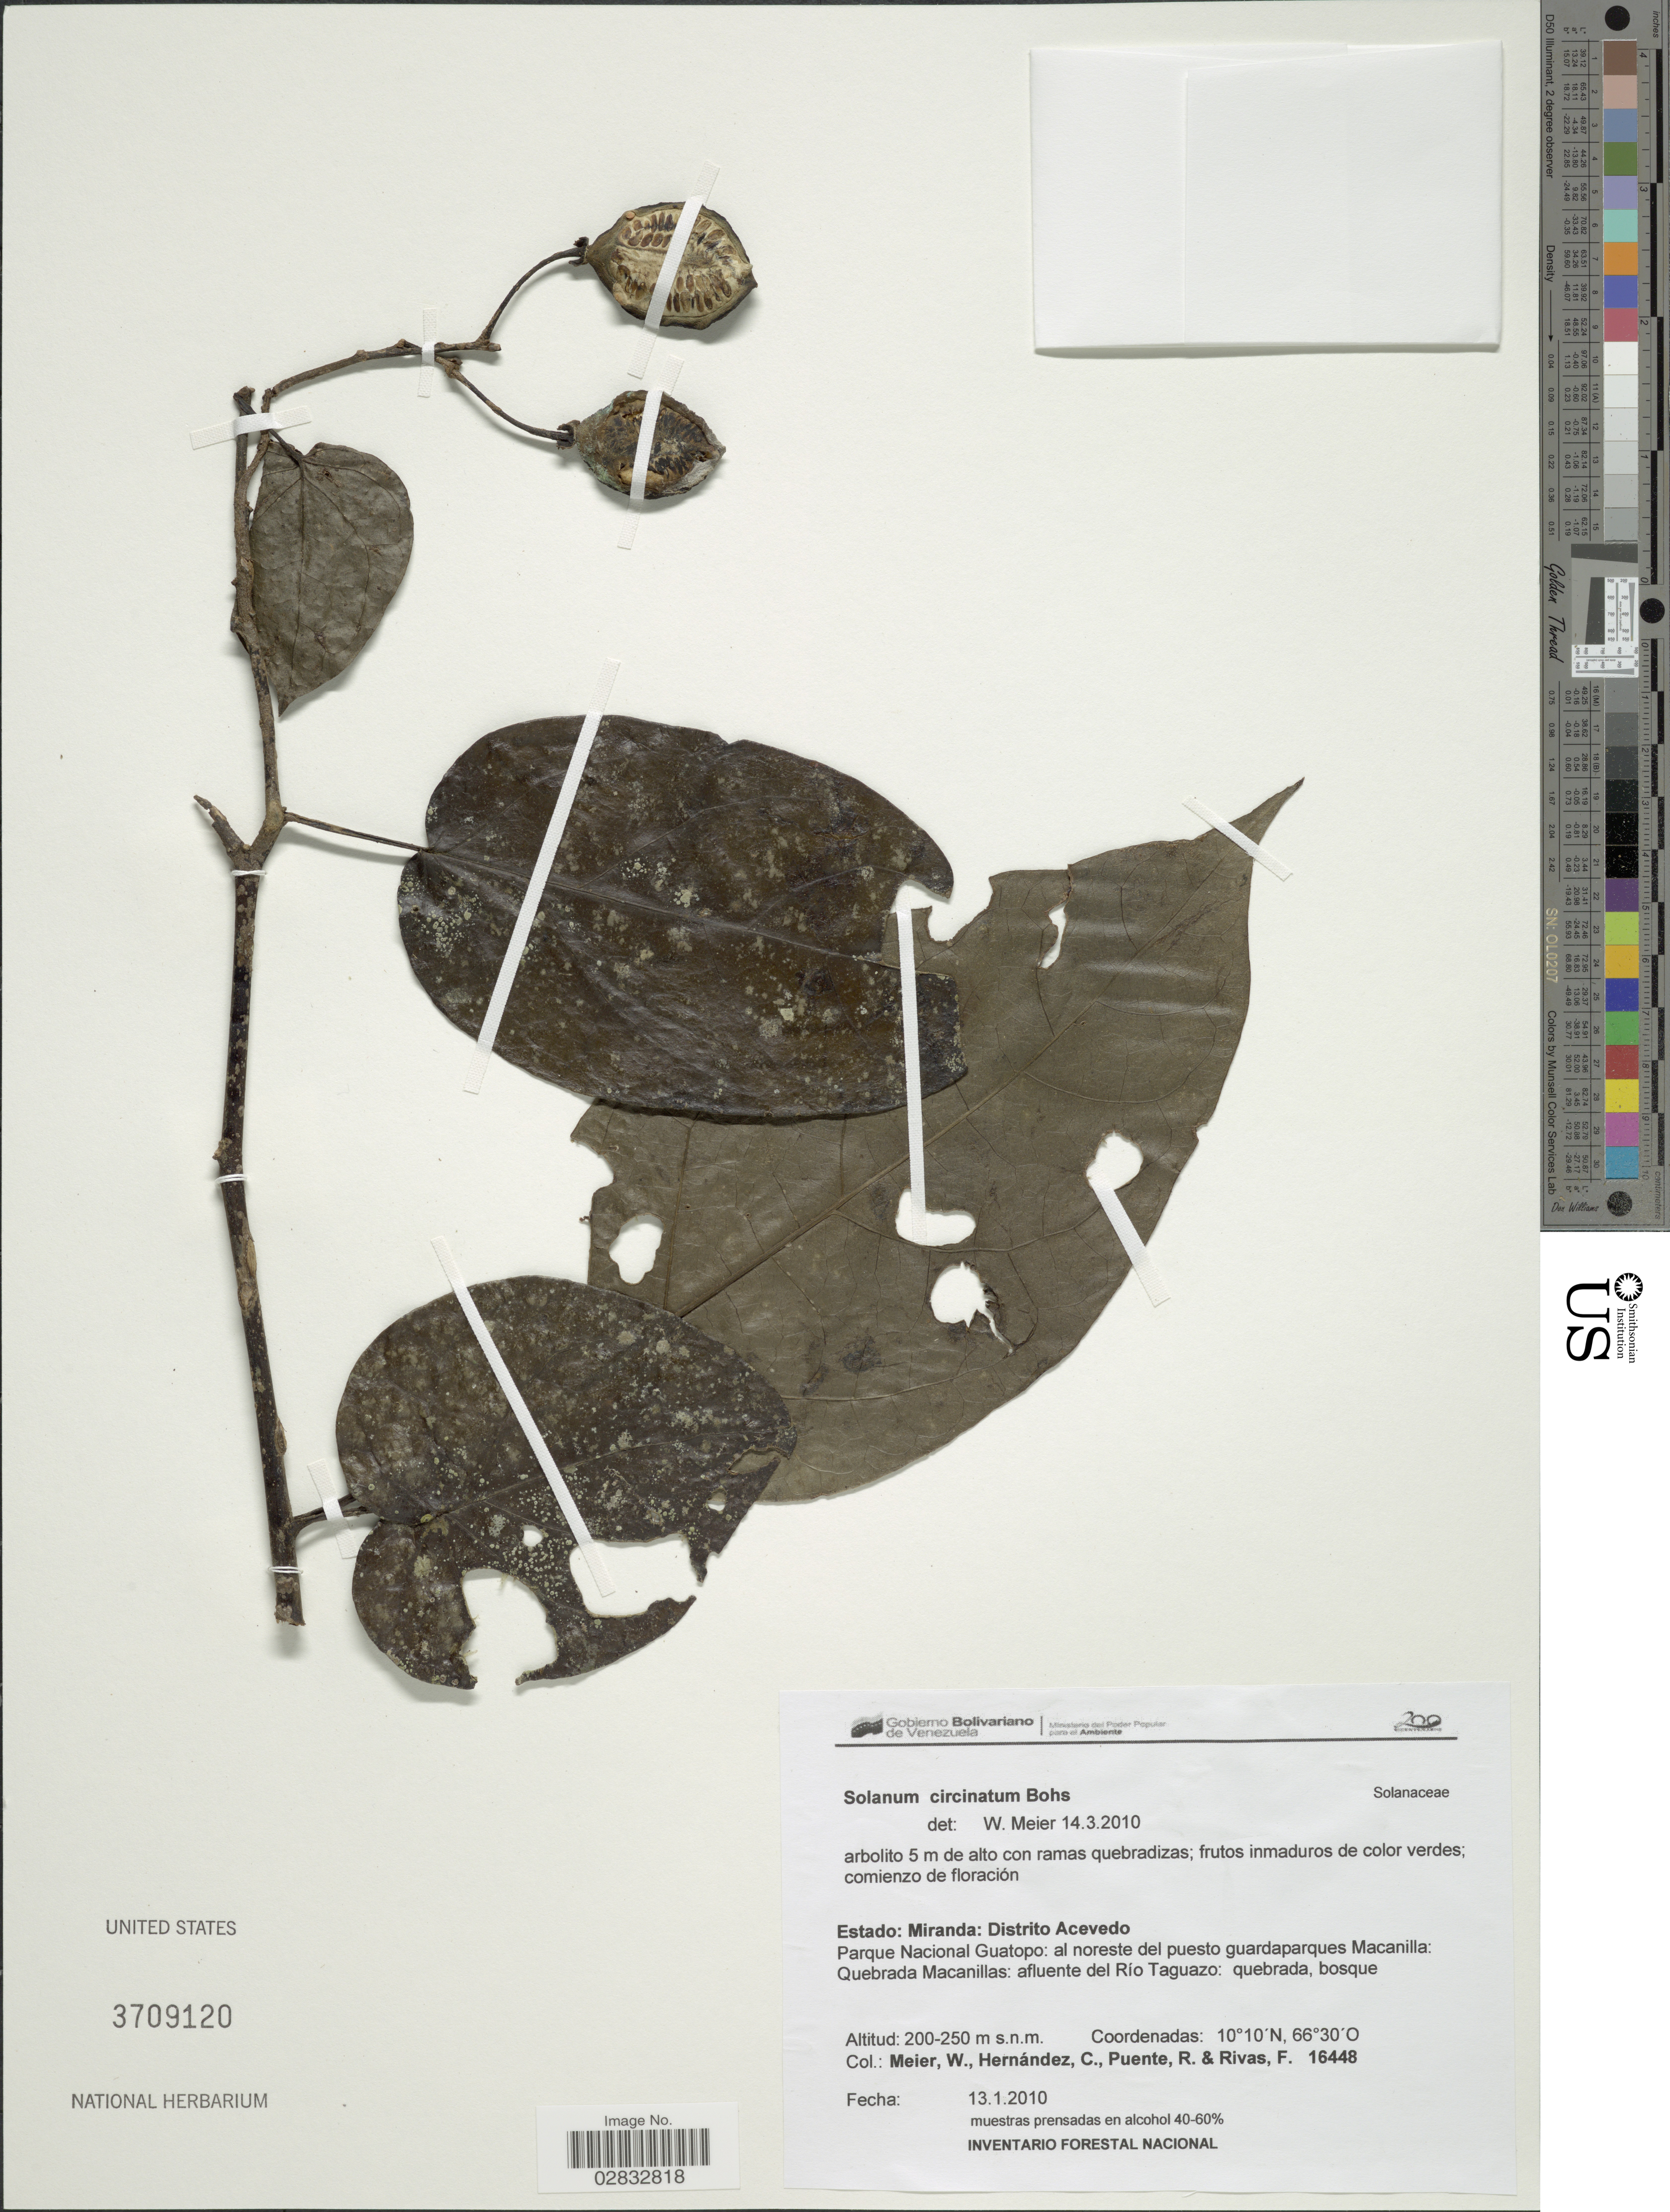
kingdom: Plantae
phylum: Tracheophyta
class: Magnoliopsida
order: Solanales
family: Solanaceae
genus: Solanum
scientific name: Solanum circinatum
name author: Bohs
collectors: W. Meier, C. Hernandez, R. Puente & F. Rivas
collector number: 16448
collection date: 2010-01-13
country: Venezuela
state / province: Miranda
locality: Distrito Acevedo. Parque Nacional Guatopo: al noreste del puesto guardaparque Macanilla: Quebrada Macanillas: afluente del Río Taguazo.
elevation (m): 200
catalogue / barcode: US 3709120